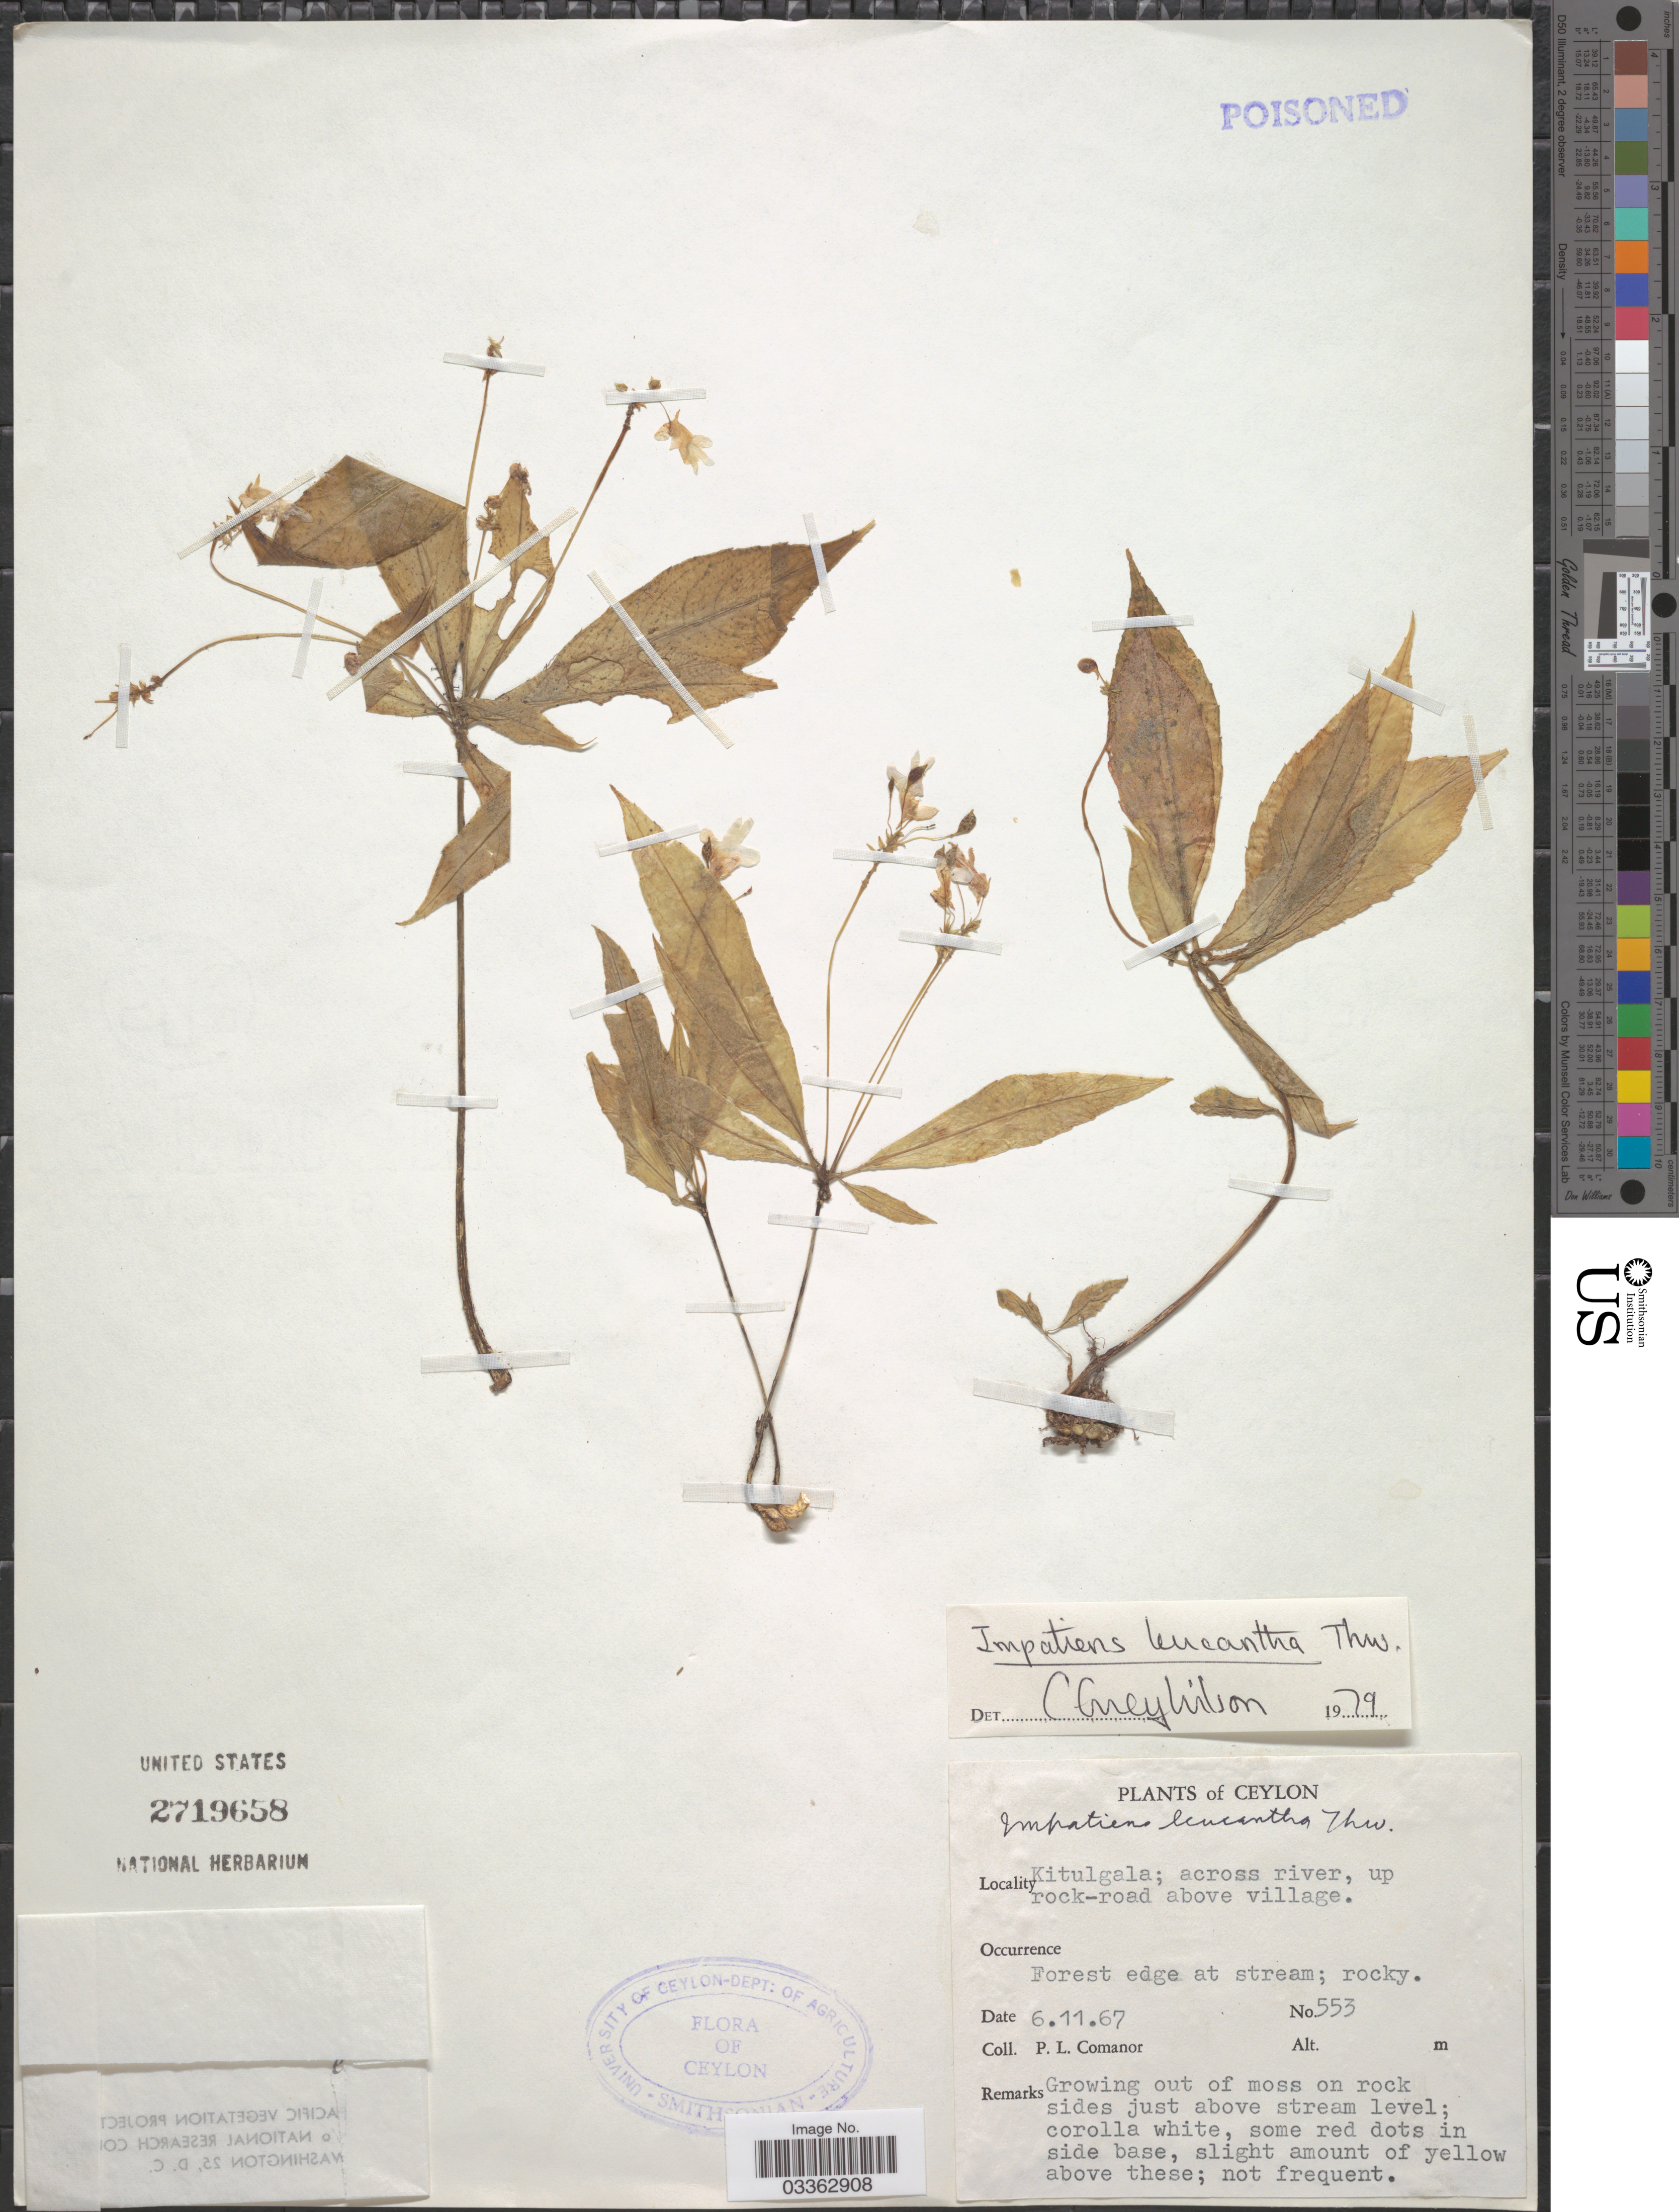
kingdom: Plantae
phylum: Tracheophyta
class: Magnoliopsida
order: Ericales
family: Balsaminaceae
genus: Impatiens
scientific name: Impatiens leucantha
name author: Thwaites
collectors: P. Comanor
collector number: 553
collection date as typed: Transcribed d/m/y: 6/11/67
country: Sri Lanka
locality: Ceylon. Kitulgala; across river, up rock-road above village.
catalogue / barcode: US 2719658